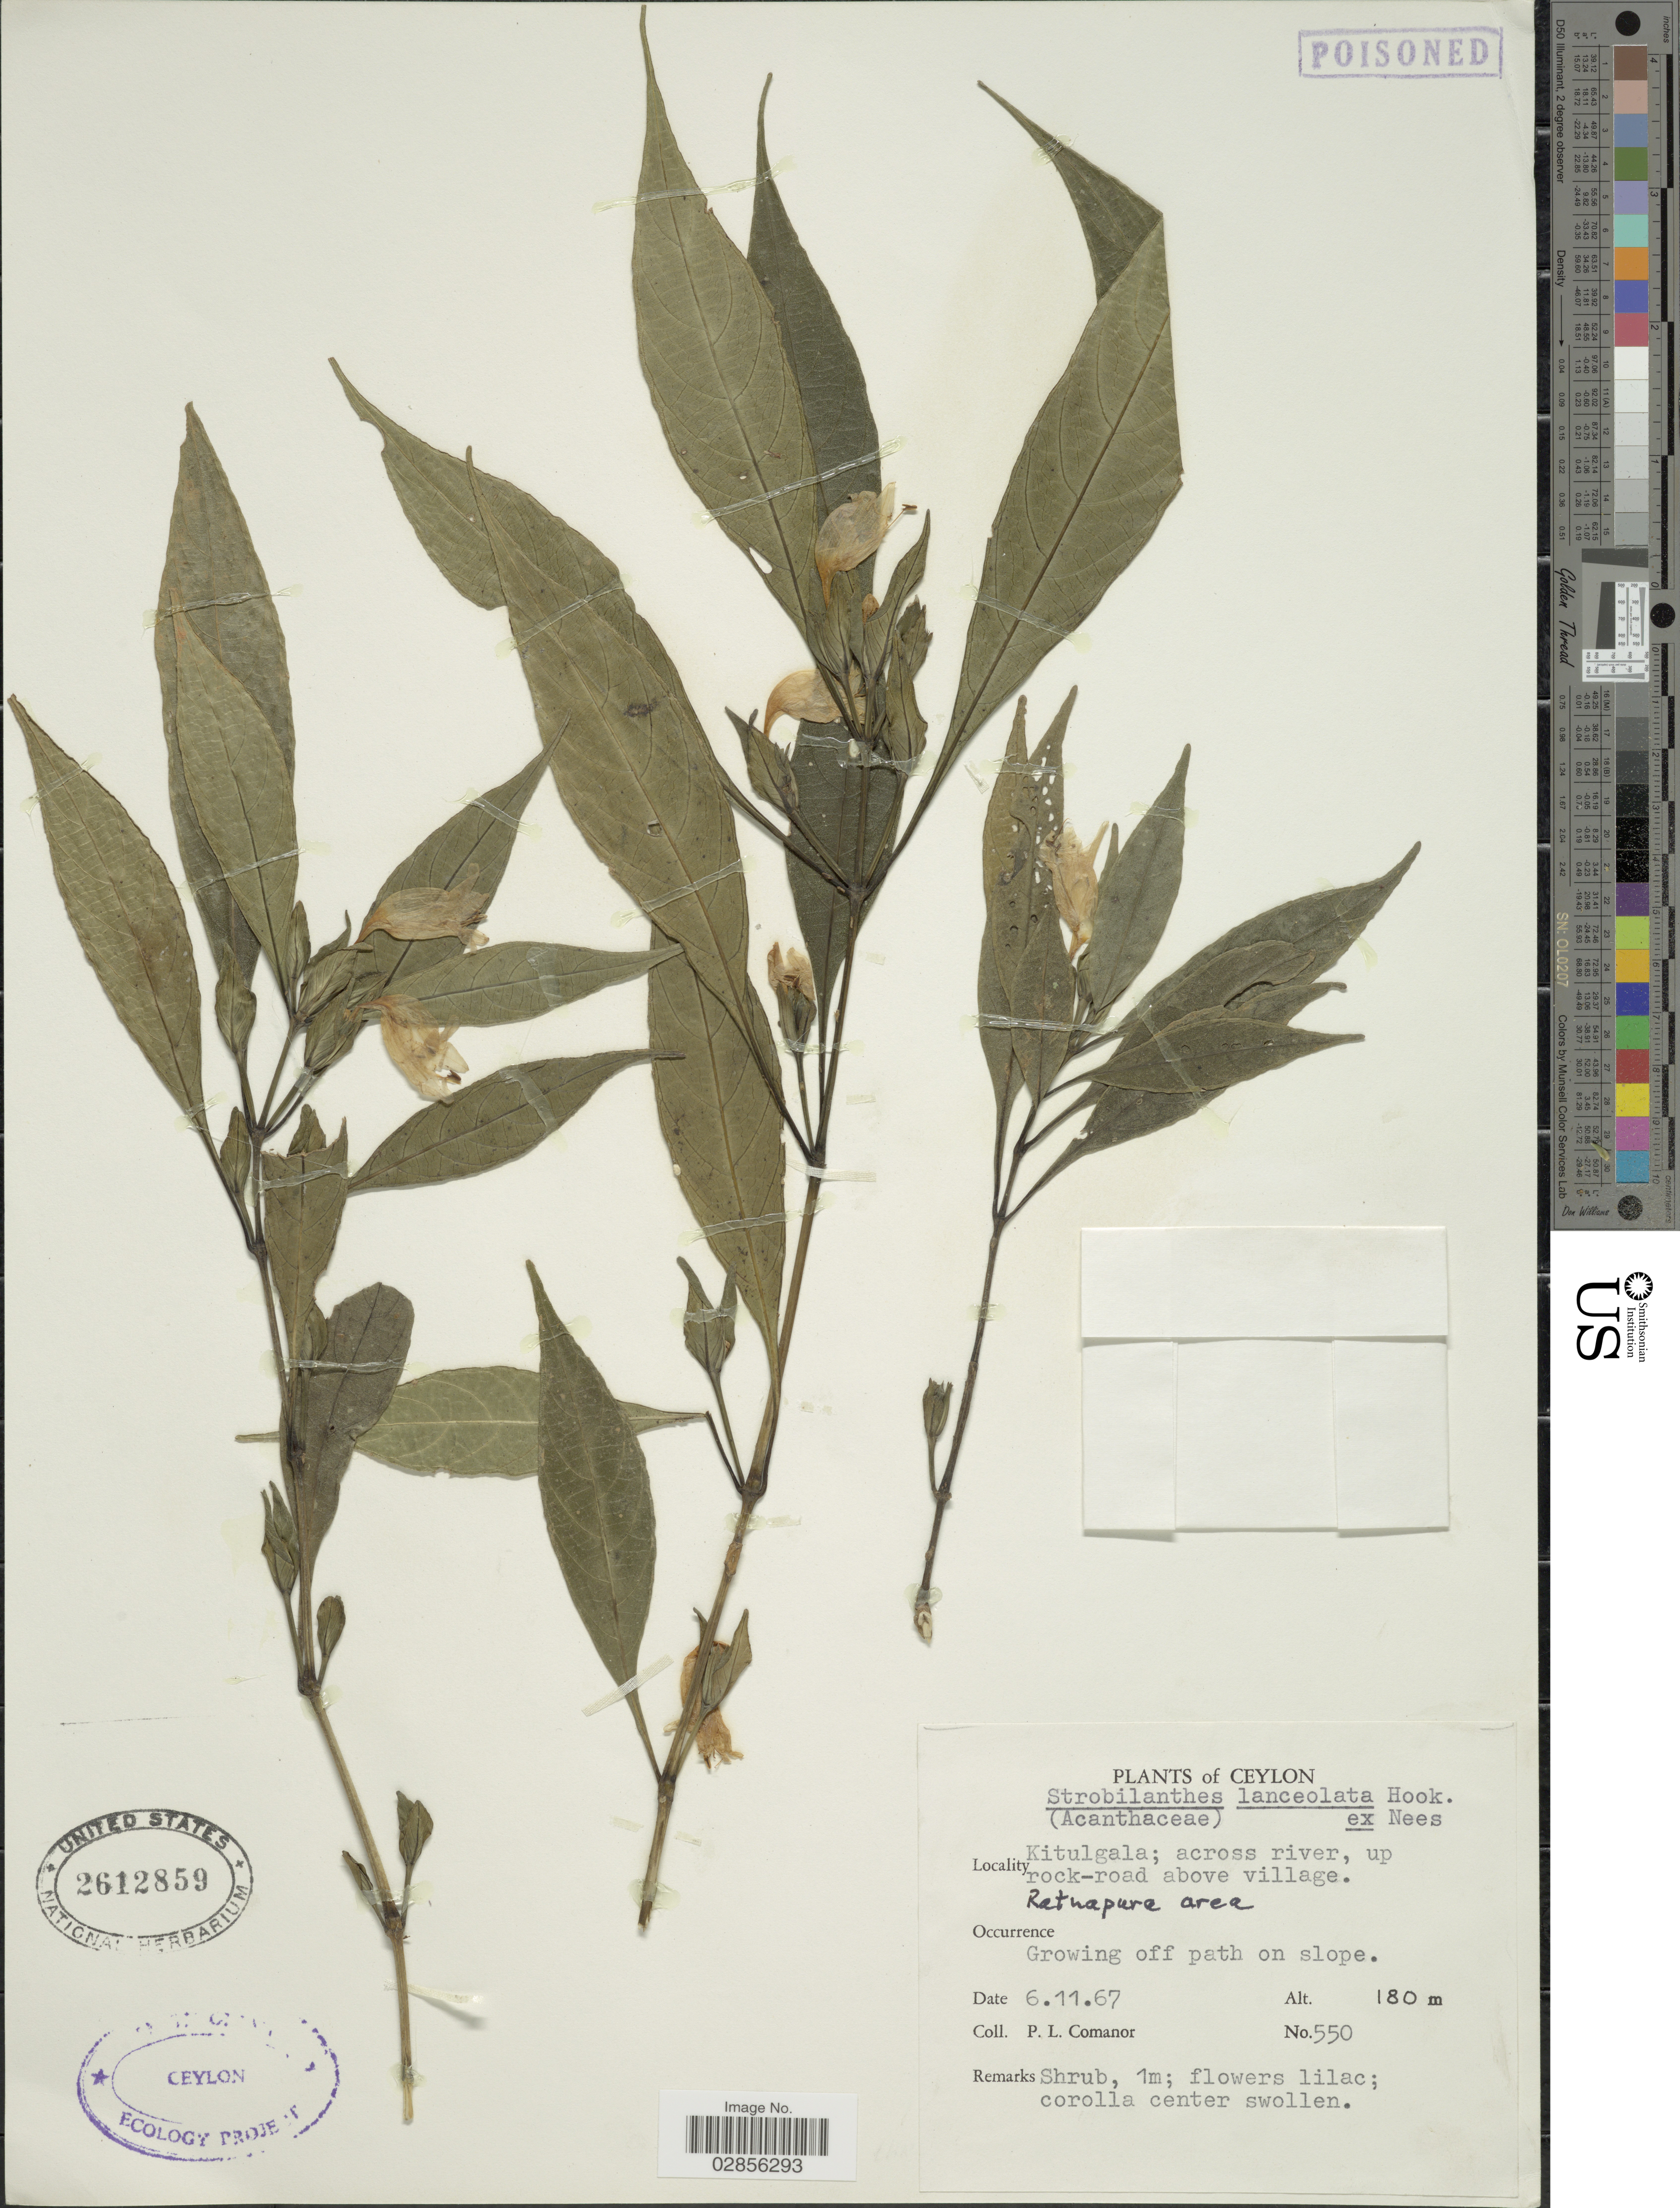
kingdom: Plantae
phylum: Tracheophyta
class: Magnoliopsida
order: Lamiales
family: Acanthaceae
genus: Strobilanthes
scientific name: Strobilanthes adenophora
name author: Bedd.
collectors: P. Comanor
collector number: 550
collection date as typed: Transcribed d/m/y: 6/11/67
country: Sri Lanka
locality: Ceylon. Kitulgala; across river, up rock-road above village. Ratnapura area.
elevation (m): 180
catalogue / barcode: US 2612859